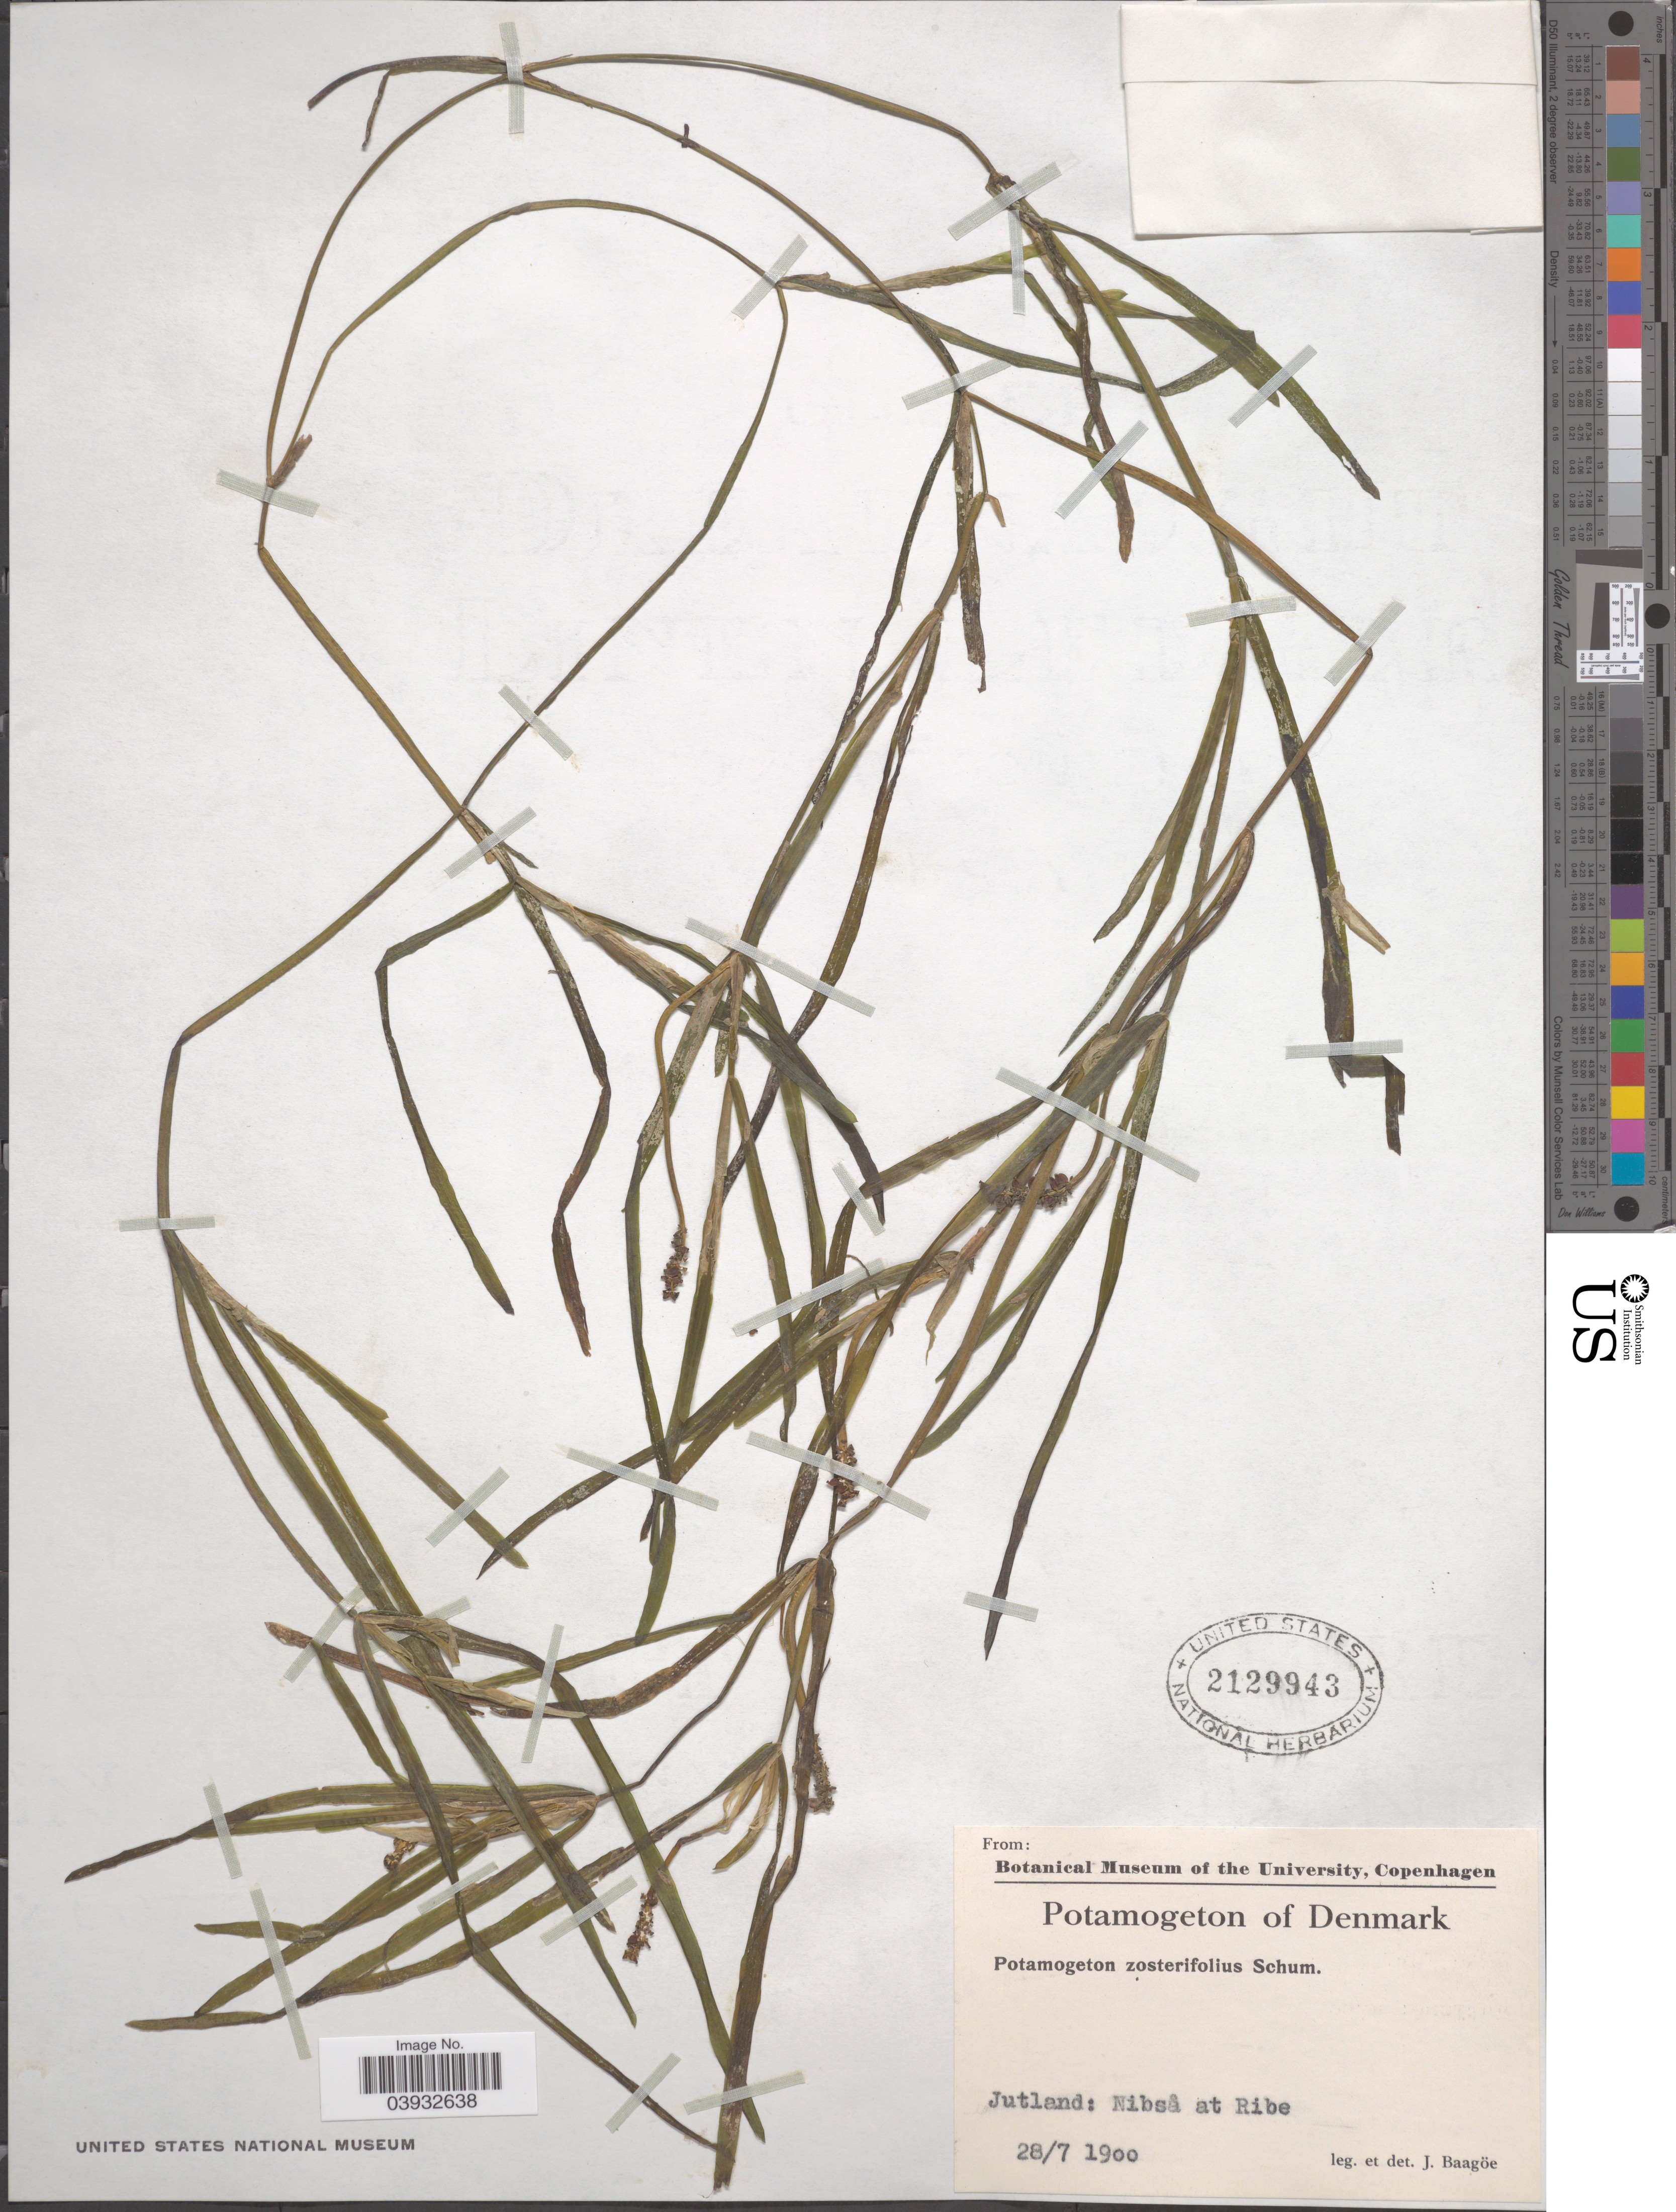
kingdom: Plantae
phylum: Tracheophyta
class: Liliopsida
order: Alismatales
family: Potamogetonaceae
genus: Potamogeton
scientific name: Potamogeton zosterifolius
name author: Schumach.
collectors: J. Baagoe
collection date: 1900-07-28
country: Denmark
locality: Jutland: Nibså at Ribe.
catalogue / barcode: US 2129943